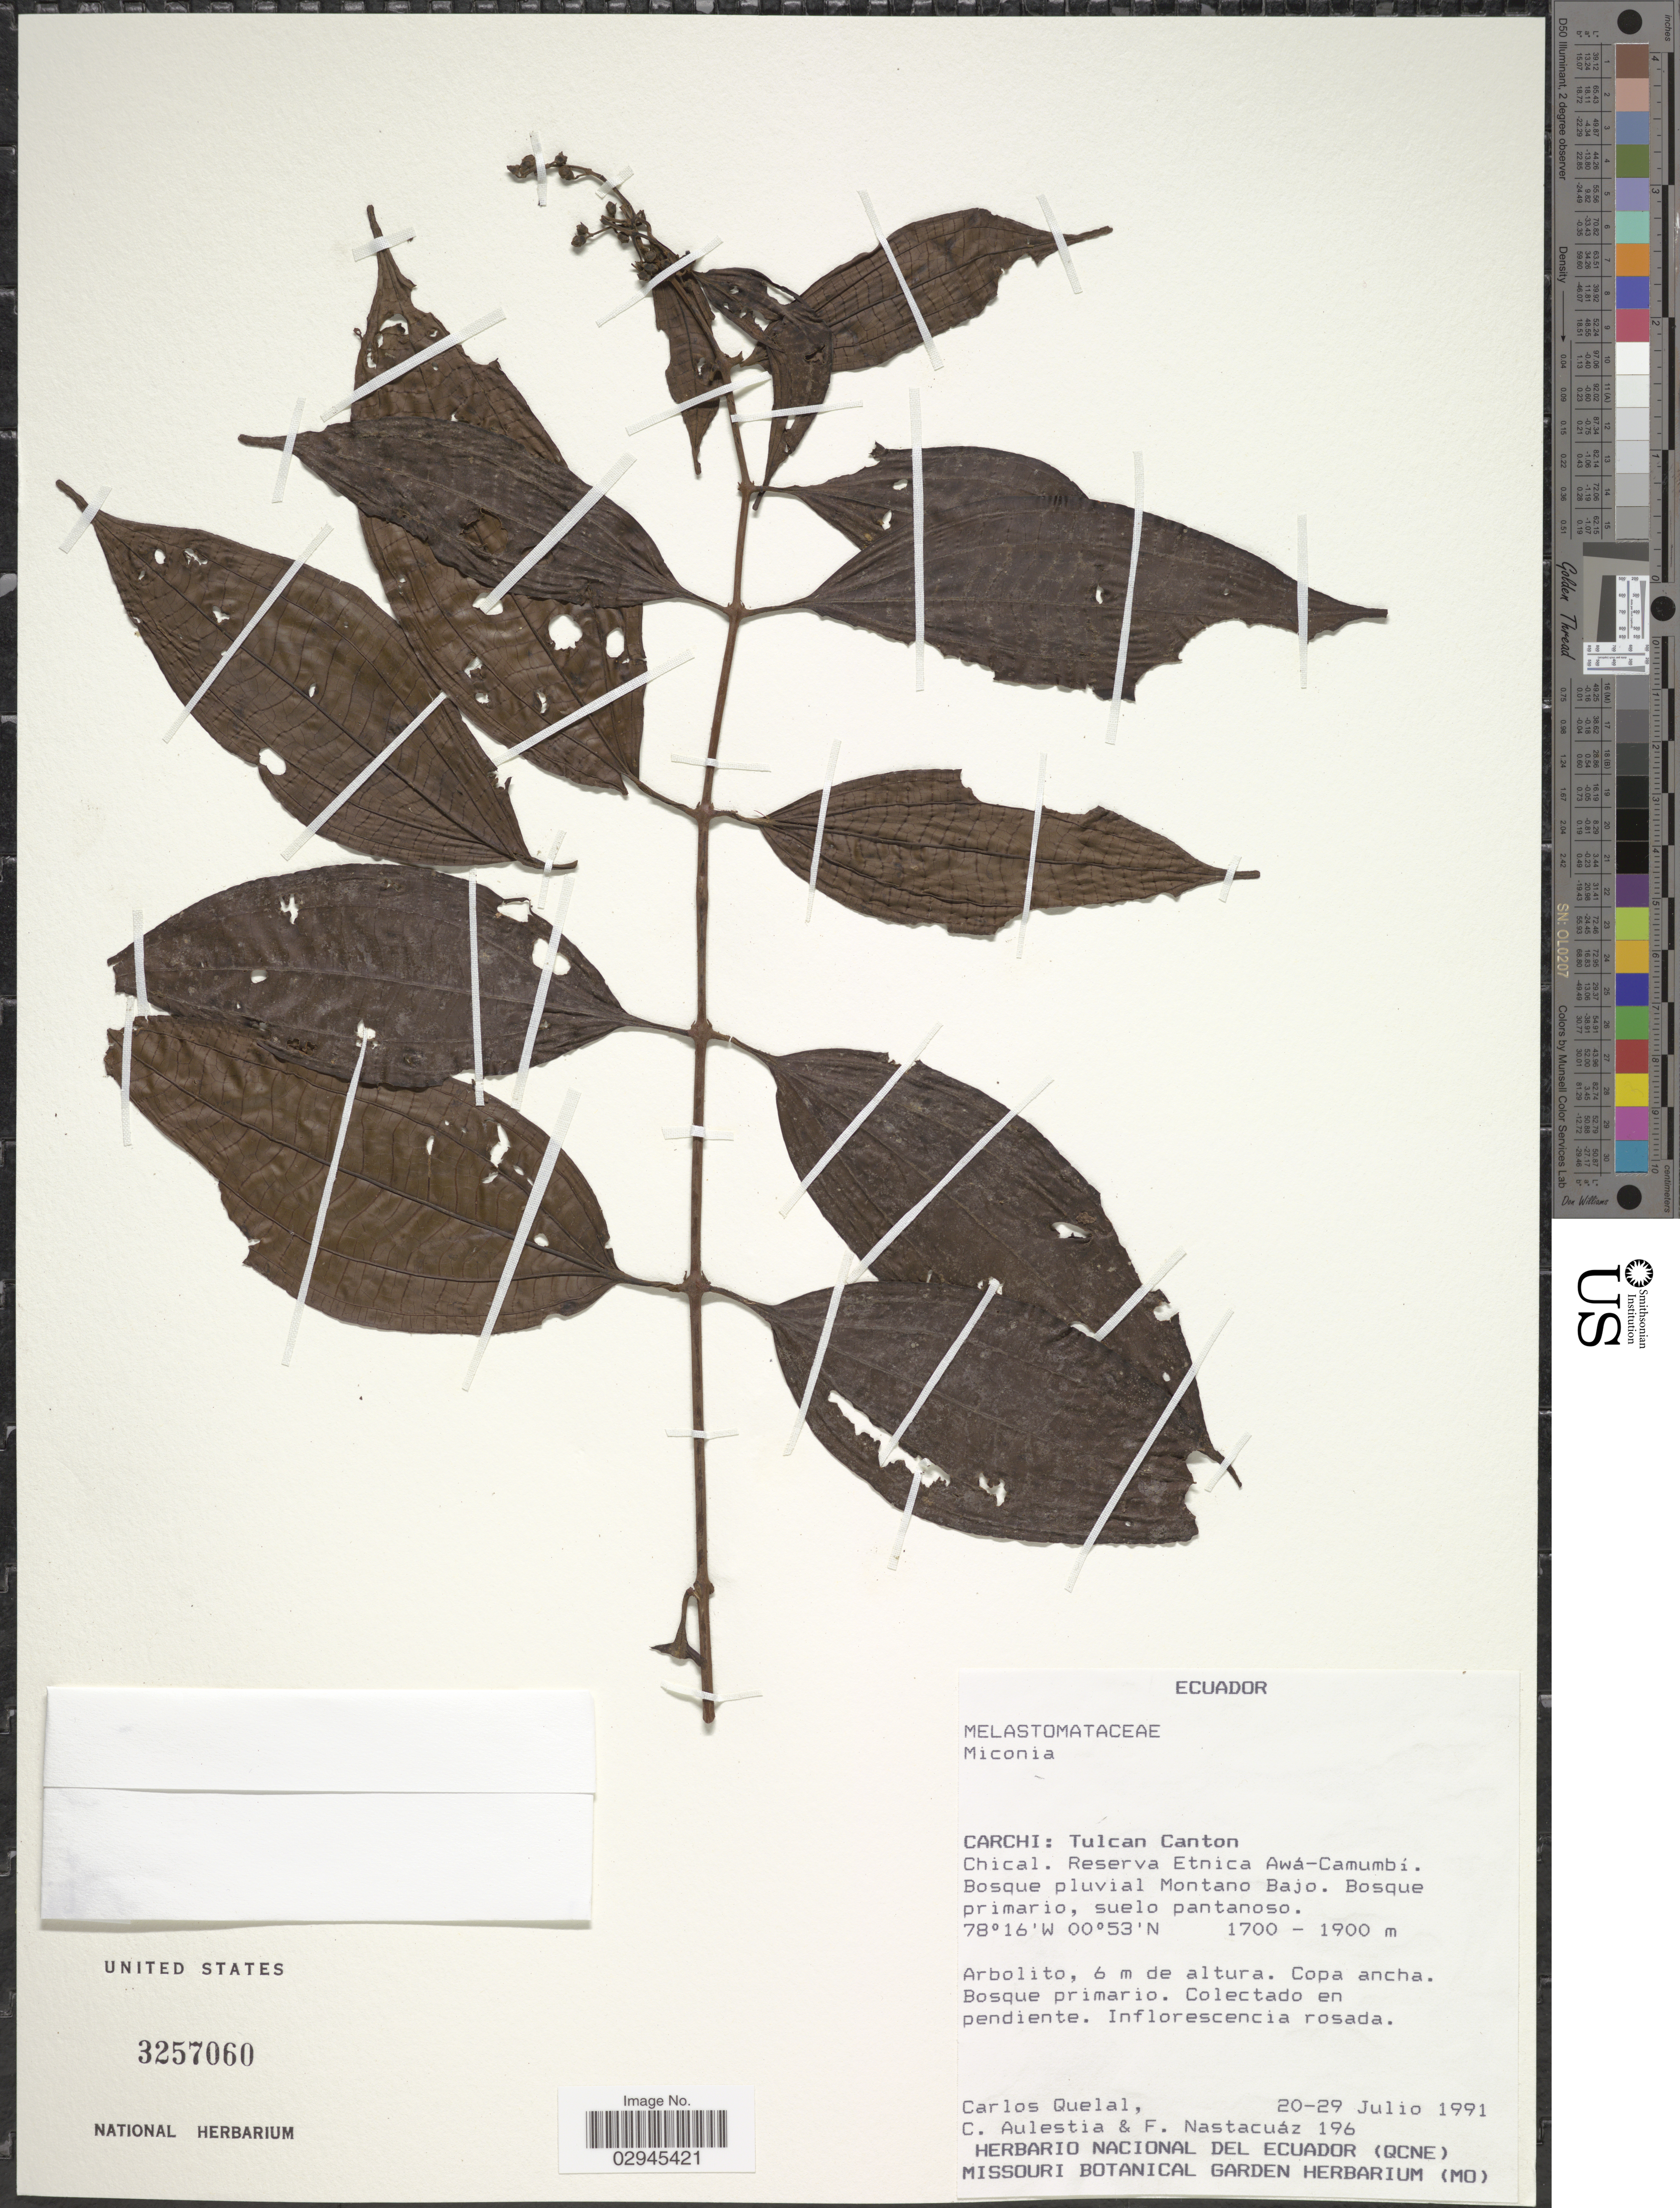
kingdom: Plantae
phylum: Tracheophyta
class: Magnoliopsida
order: Myrtales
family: Melastomataceae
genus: Miconia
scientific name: Miconia sp.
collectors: C. Quelal, C. Aulestia & F. Nastacuáz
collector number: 196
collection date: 1991-07-20/1991-07-29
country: Ecuador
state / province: Carchi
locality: Tulcan Canton. Chical Reserva Etnica Awá-Camumbí. Bosque pluvial Monatano Bajo.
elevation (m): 1700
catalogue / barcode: US 3257060